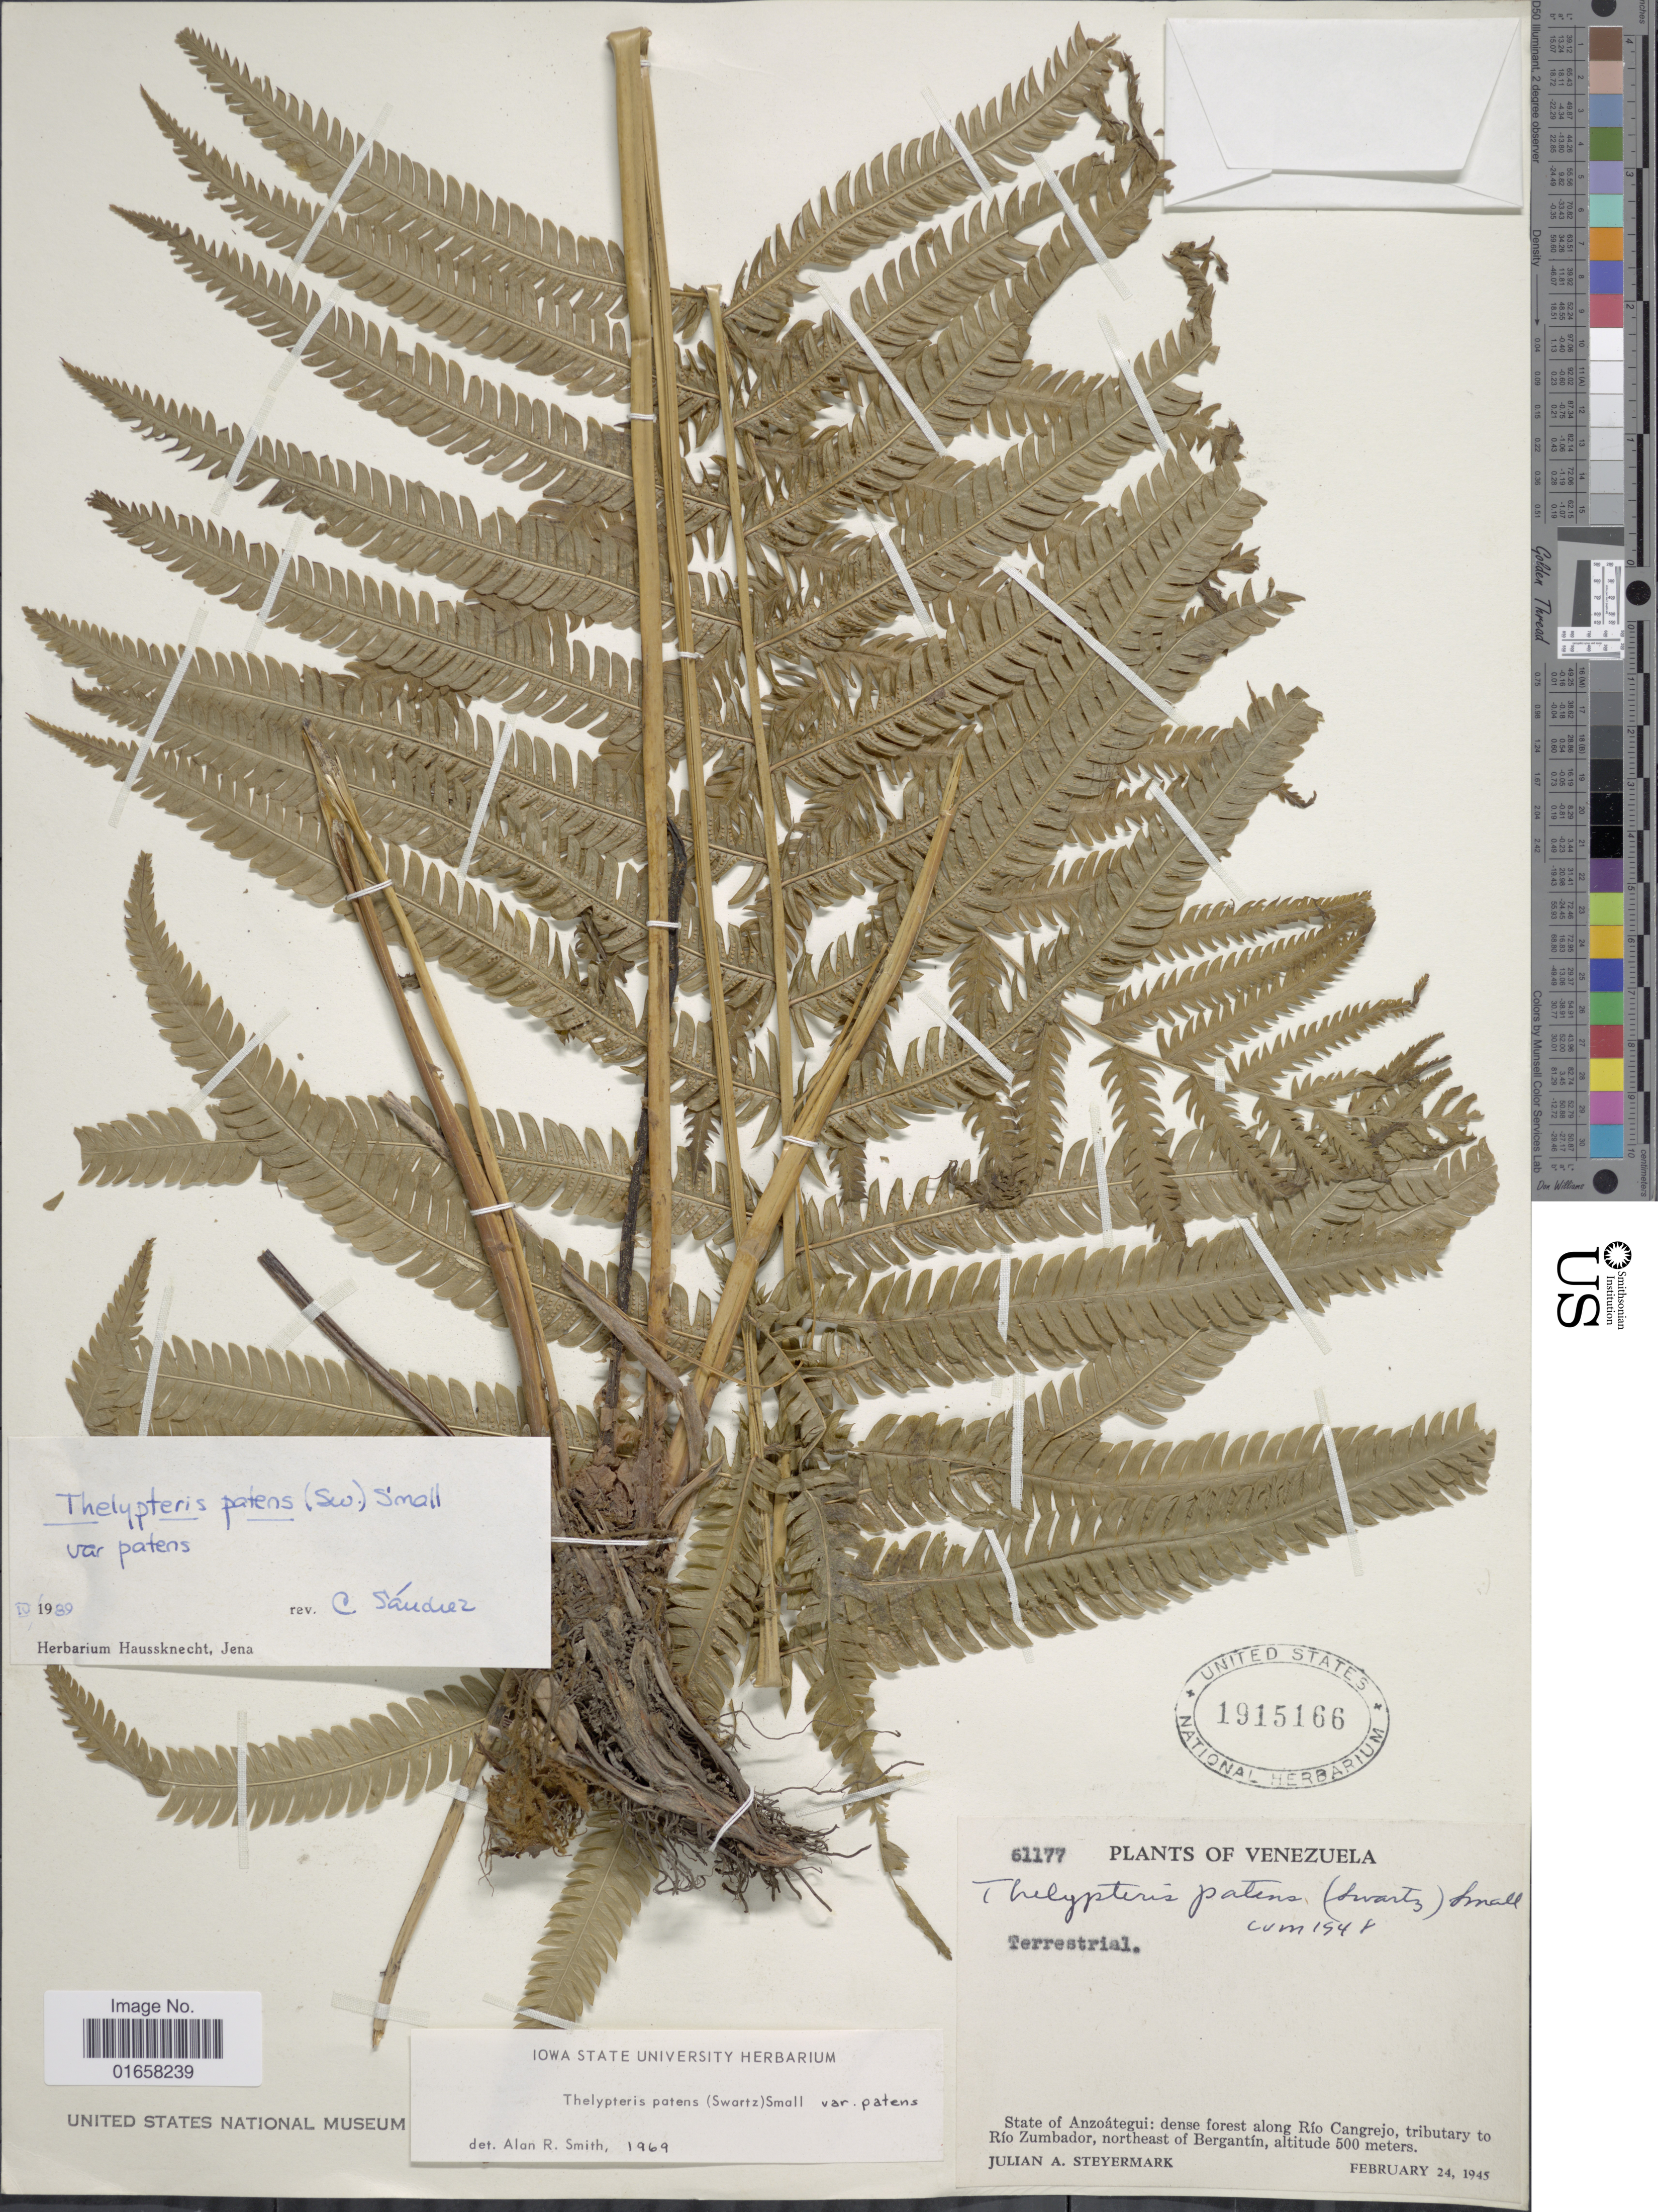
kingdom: Plantae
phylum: Tracheophyta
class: Polypodiopsida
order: Polypodiales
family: Thelypteridaceae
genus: Christella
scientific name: Christella patens var. patens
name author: (Sw.) Holttum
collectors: J. Steyermark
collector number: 61177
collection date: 1945-02-24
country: Venezuela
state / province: Anzoategui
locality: State of Anzoategui: dense forest along Rio Cangrejo, tributary to Rio Zumbador, northeast of Bergantin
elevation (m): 500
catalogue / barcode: US 1915166